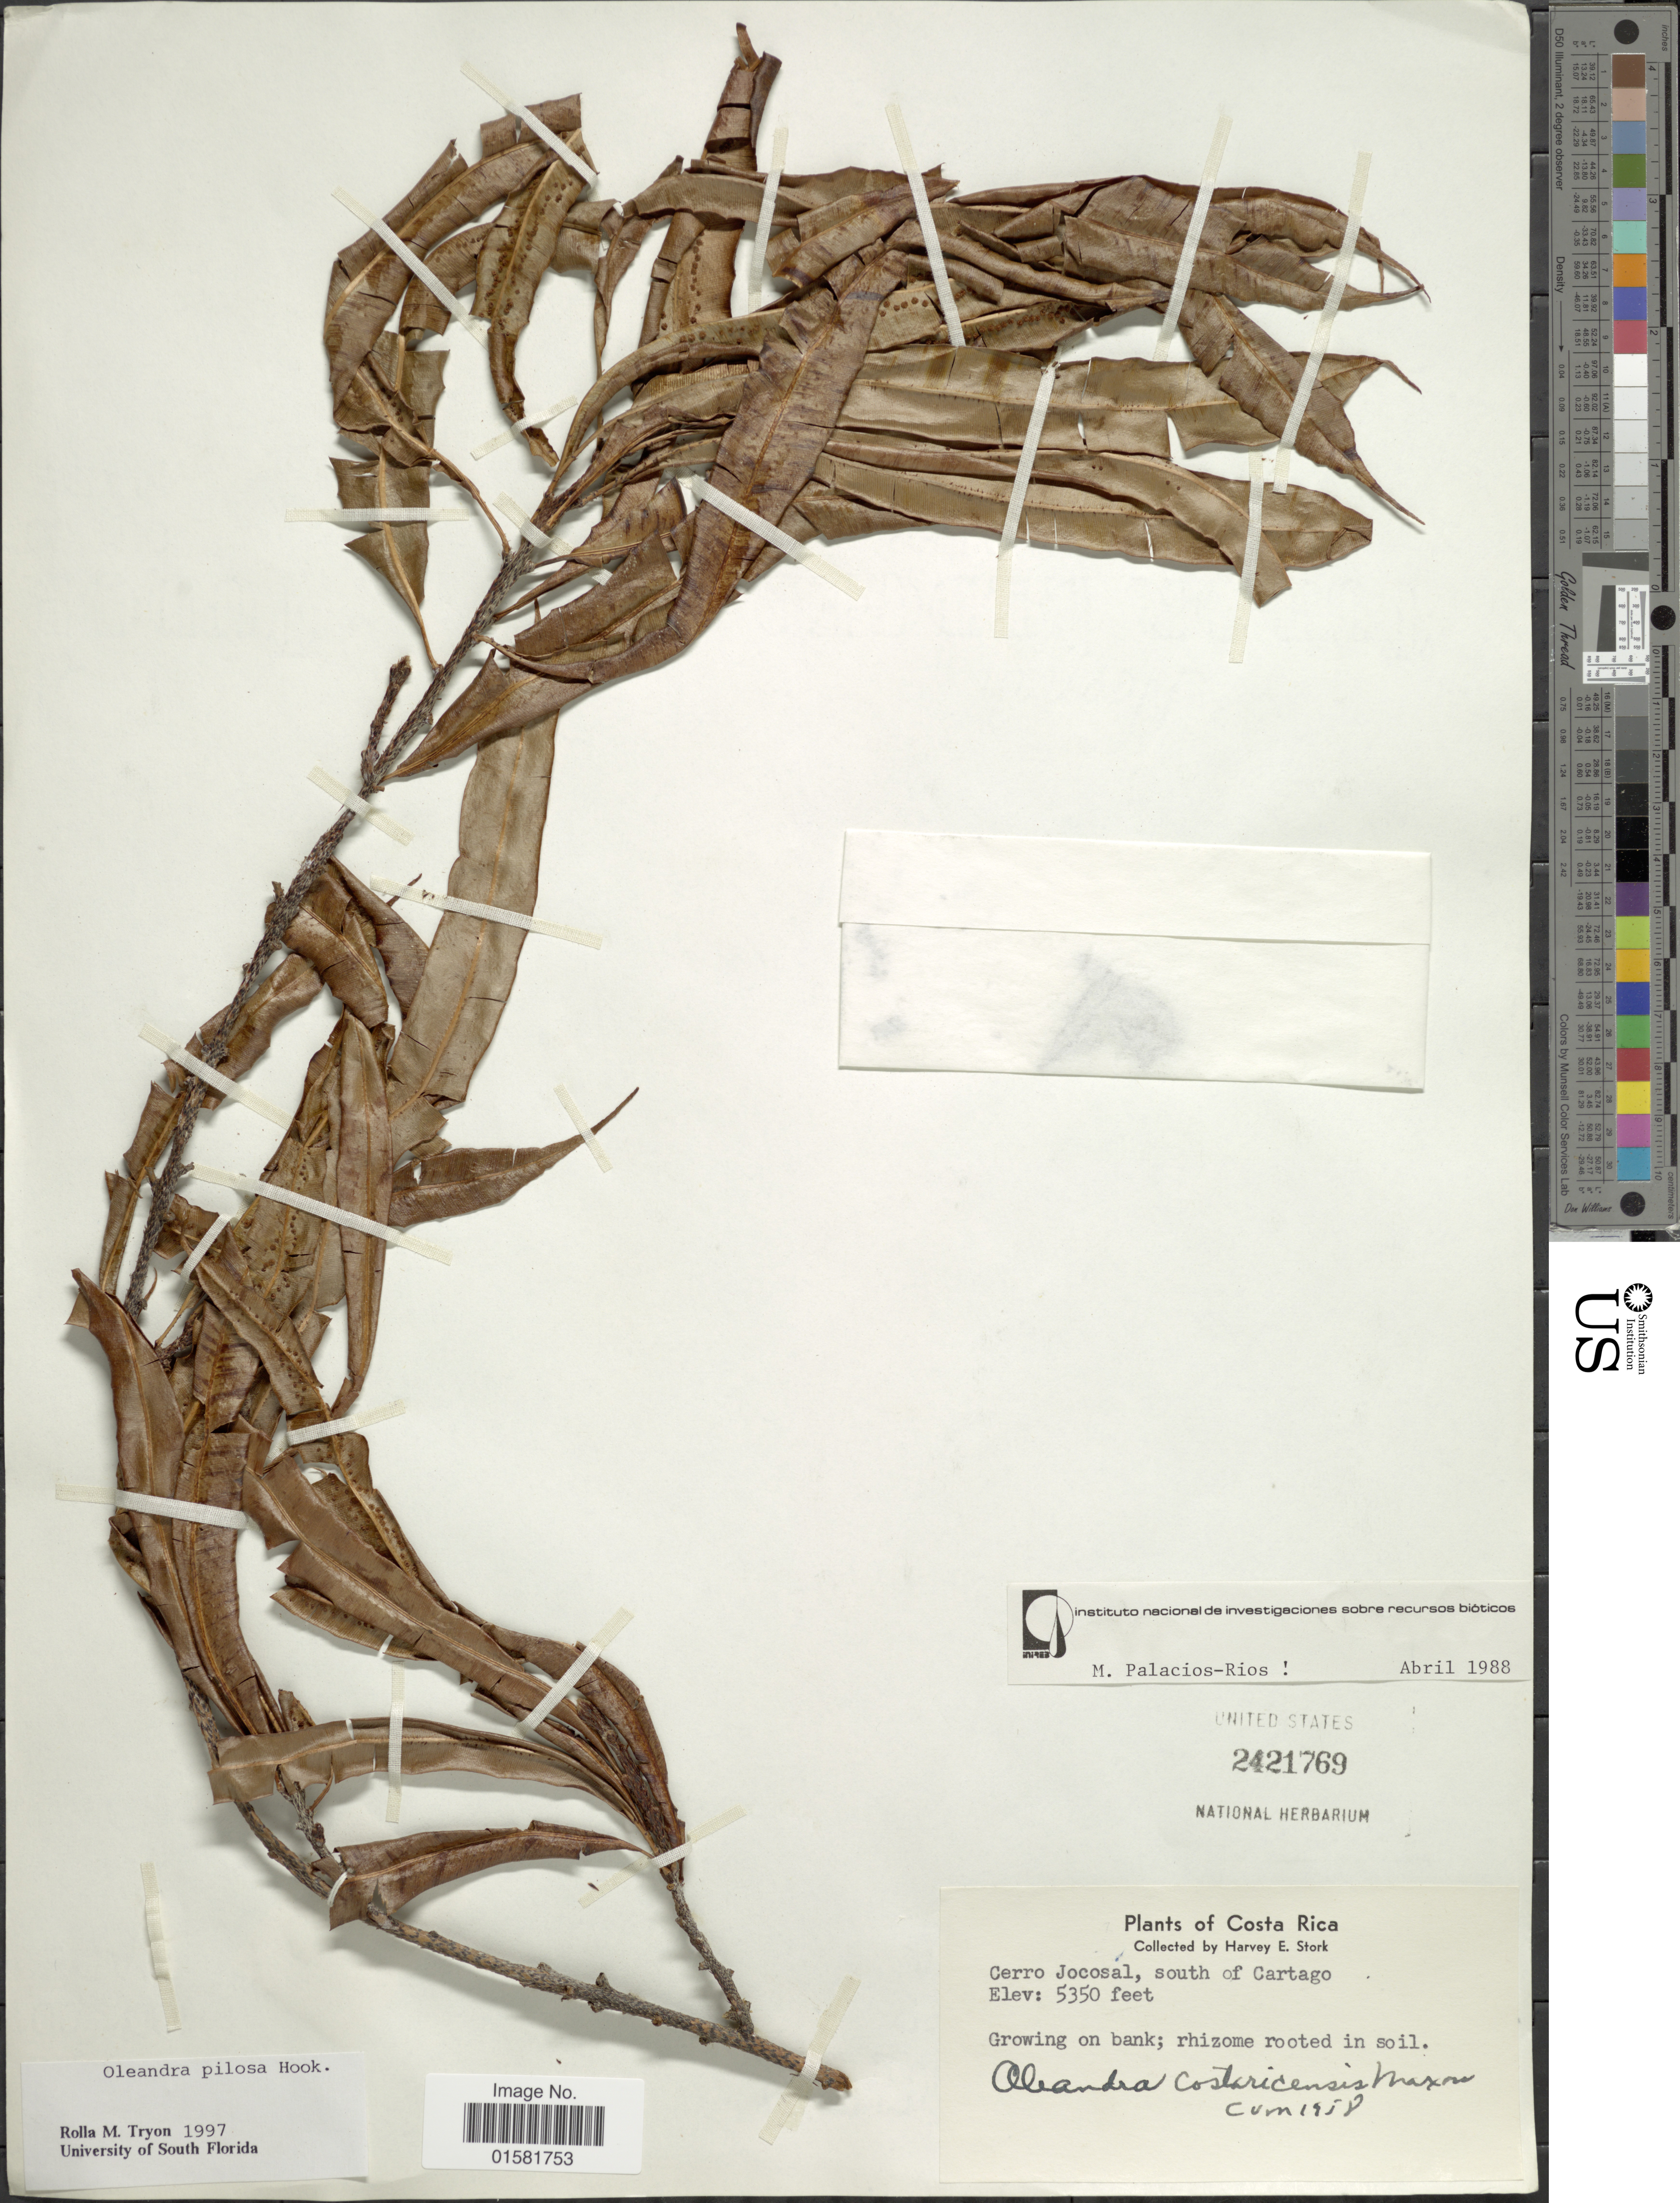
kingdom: Plantae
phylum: Tracheophyta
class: Polypodiopsida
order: Polypodiales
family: Oleandraceae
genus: Oleandra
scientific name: Oleandra pilosa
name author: Hook.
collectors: H. E. Stork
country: Costa Rica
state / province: Cartago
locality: Costa Rica, Cerro Jocosal, south of Cartago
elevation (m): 1631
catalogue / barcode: US 2421769